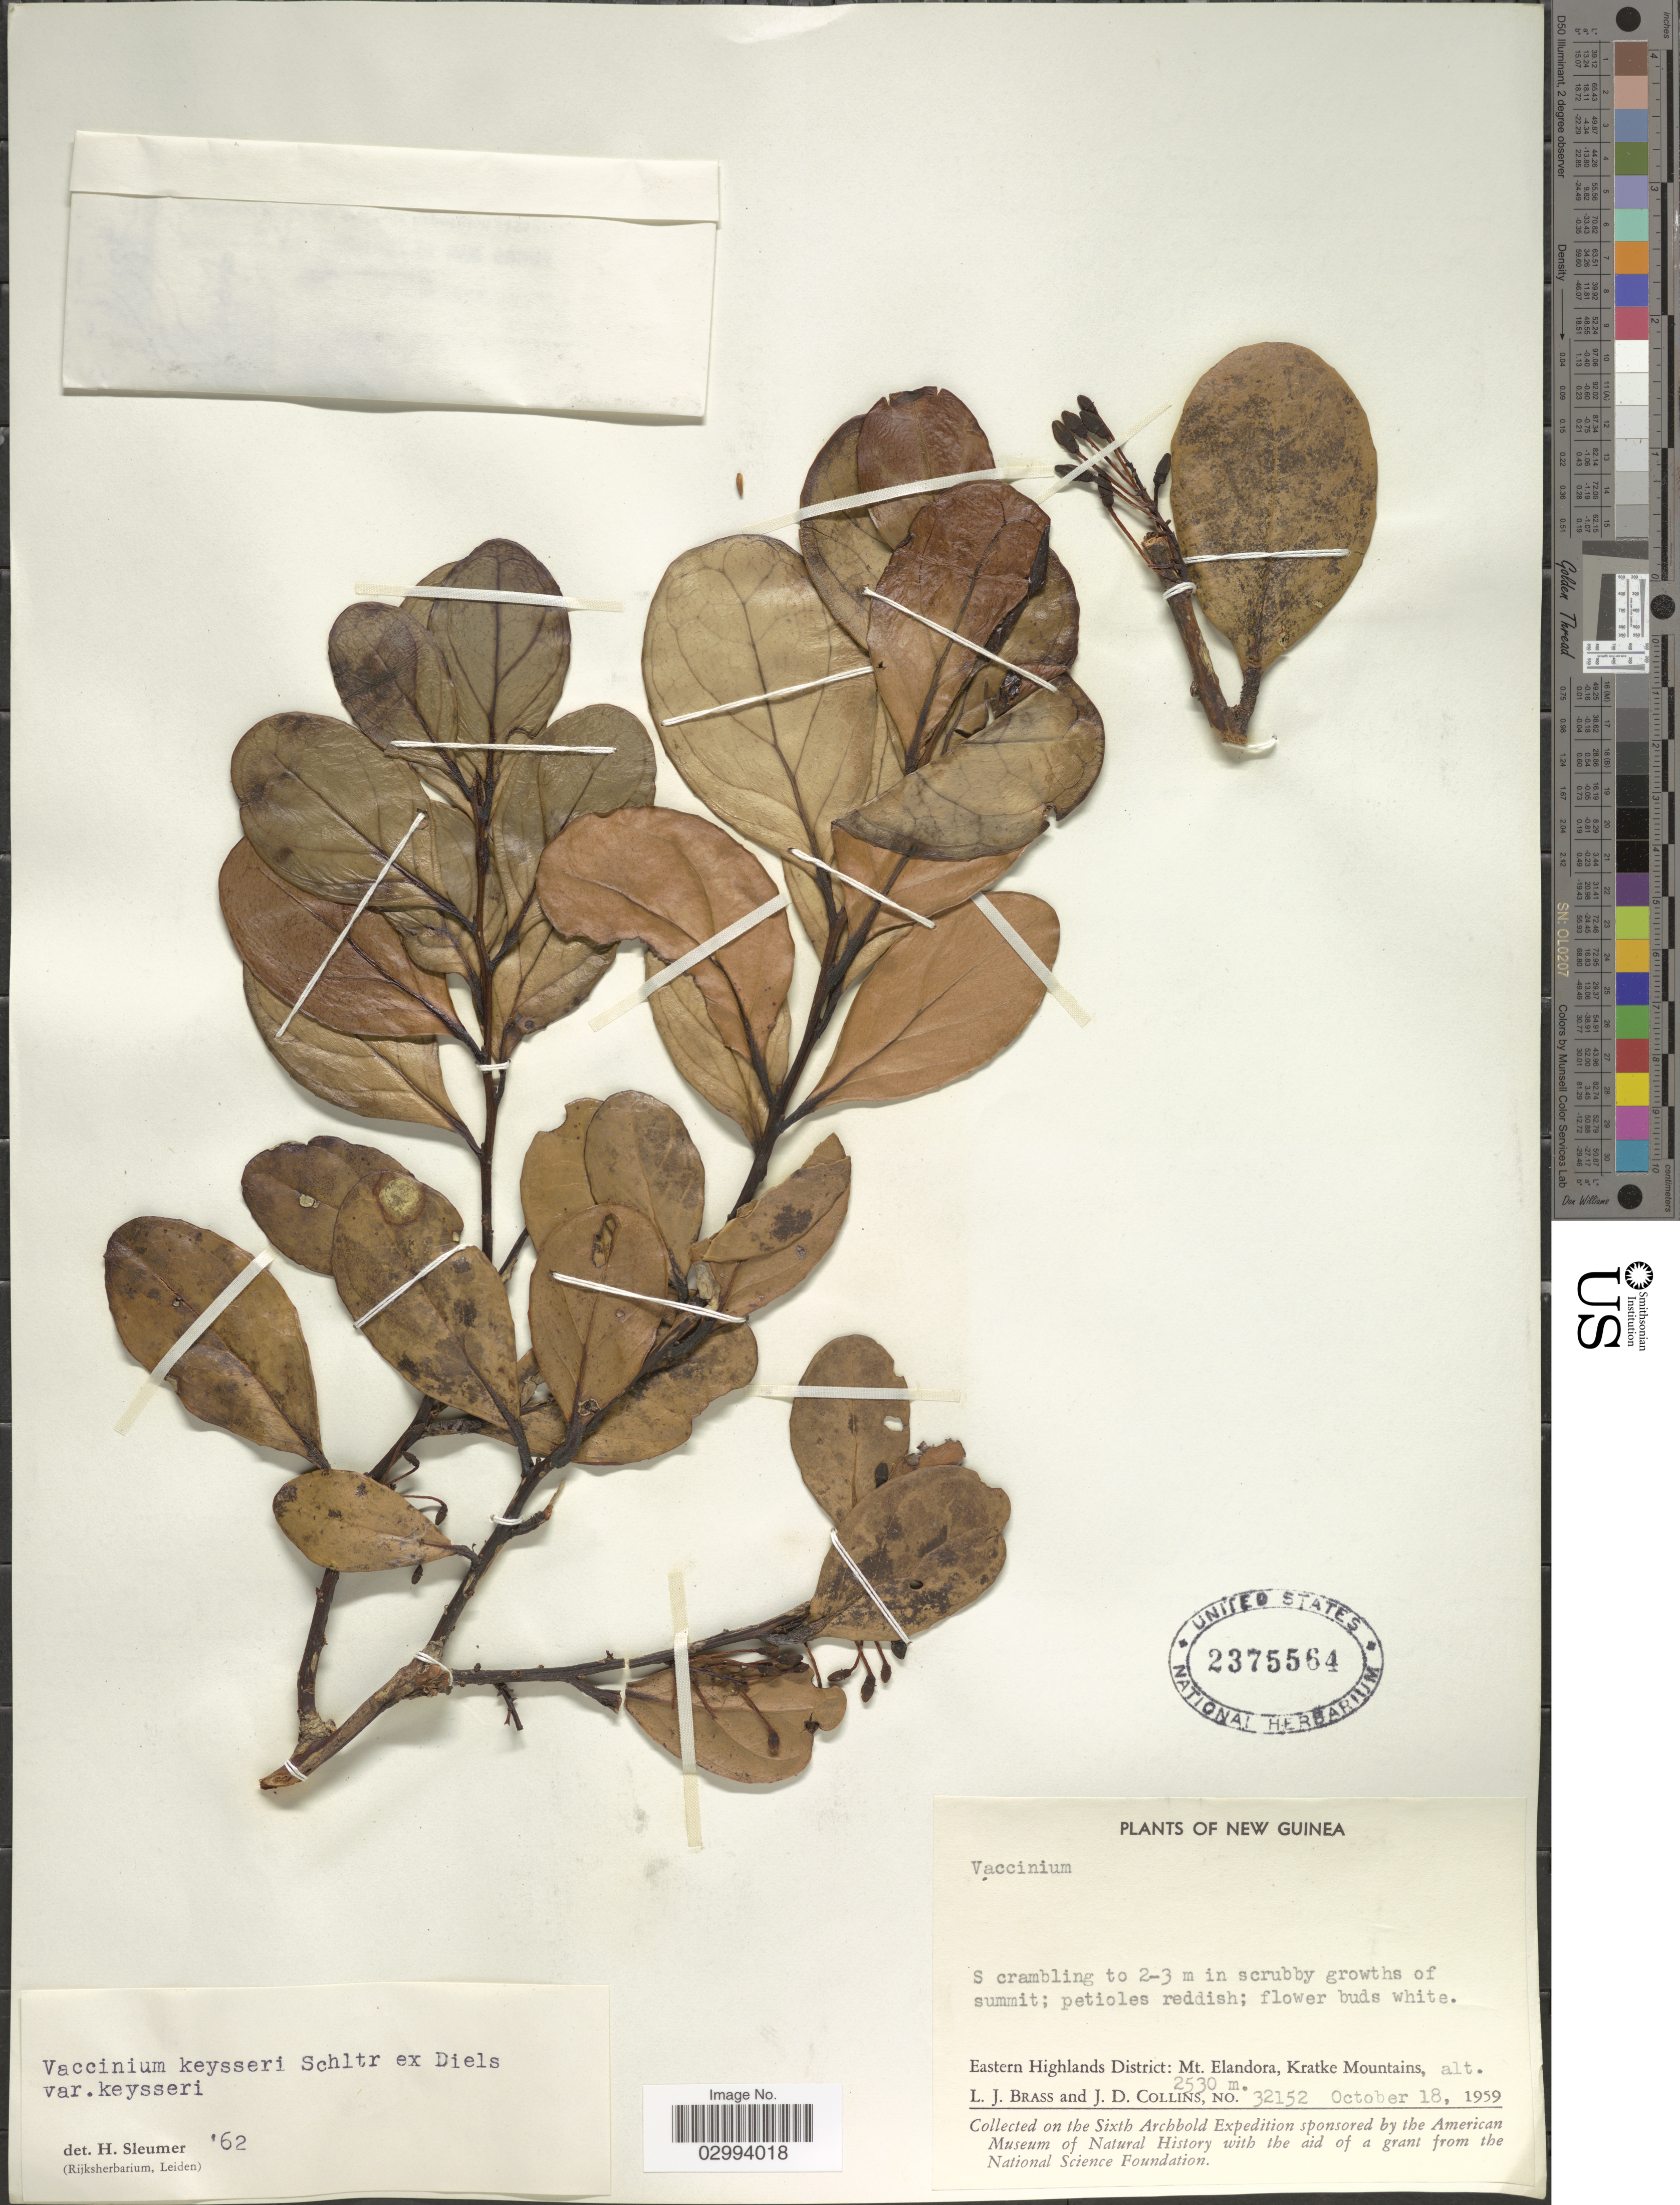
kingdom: Plantae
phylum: Tracheophyta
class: Magnoliopsida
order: Ericales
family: Ericaceae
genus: Dimorphanthera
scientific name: Dimorphanthera keysseri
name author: (Schltr. ex Diels) P.F. Stevens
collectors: L. J. Brass & J. Collins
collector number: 32152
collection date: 1959-10-18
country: Papua New Guinea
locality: New Guinea. Eastern Highlands District: Mt. Elandora, Kratke Mountains.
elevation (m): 2530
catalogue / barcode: US 2375564